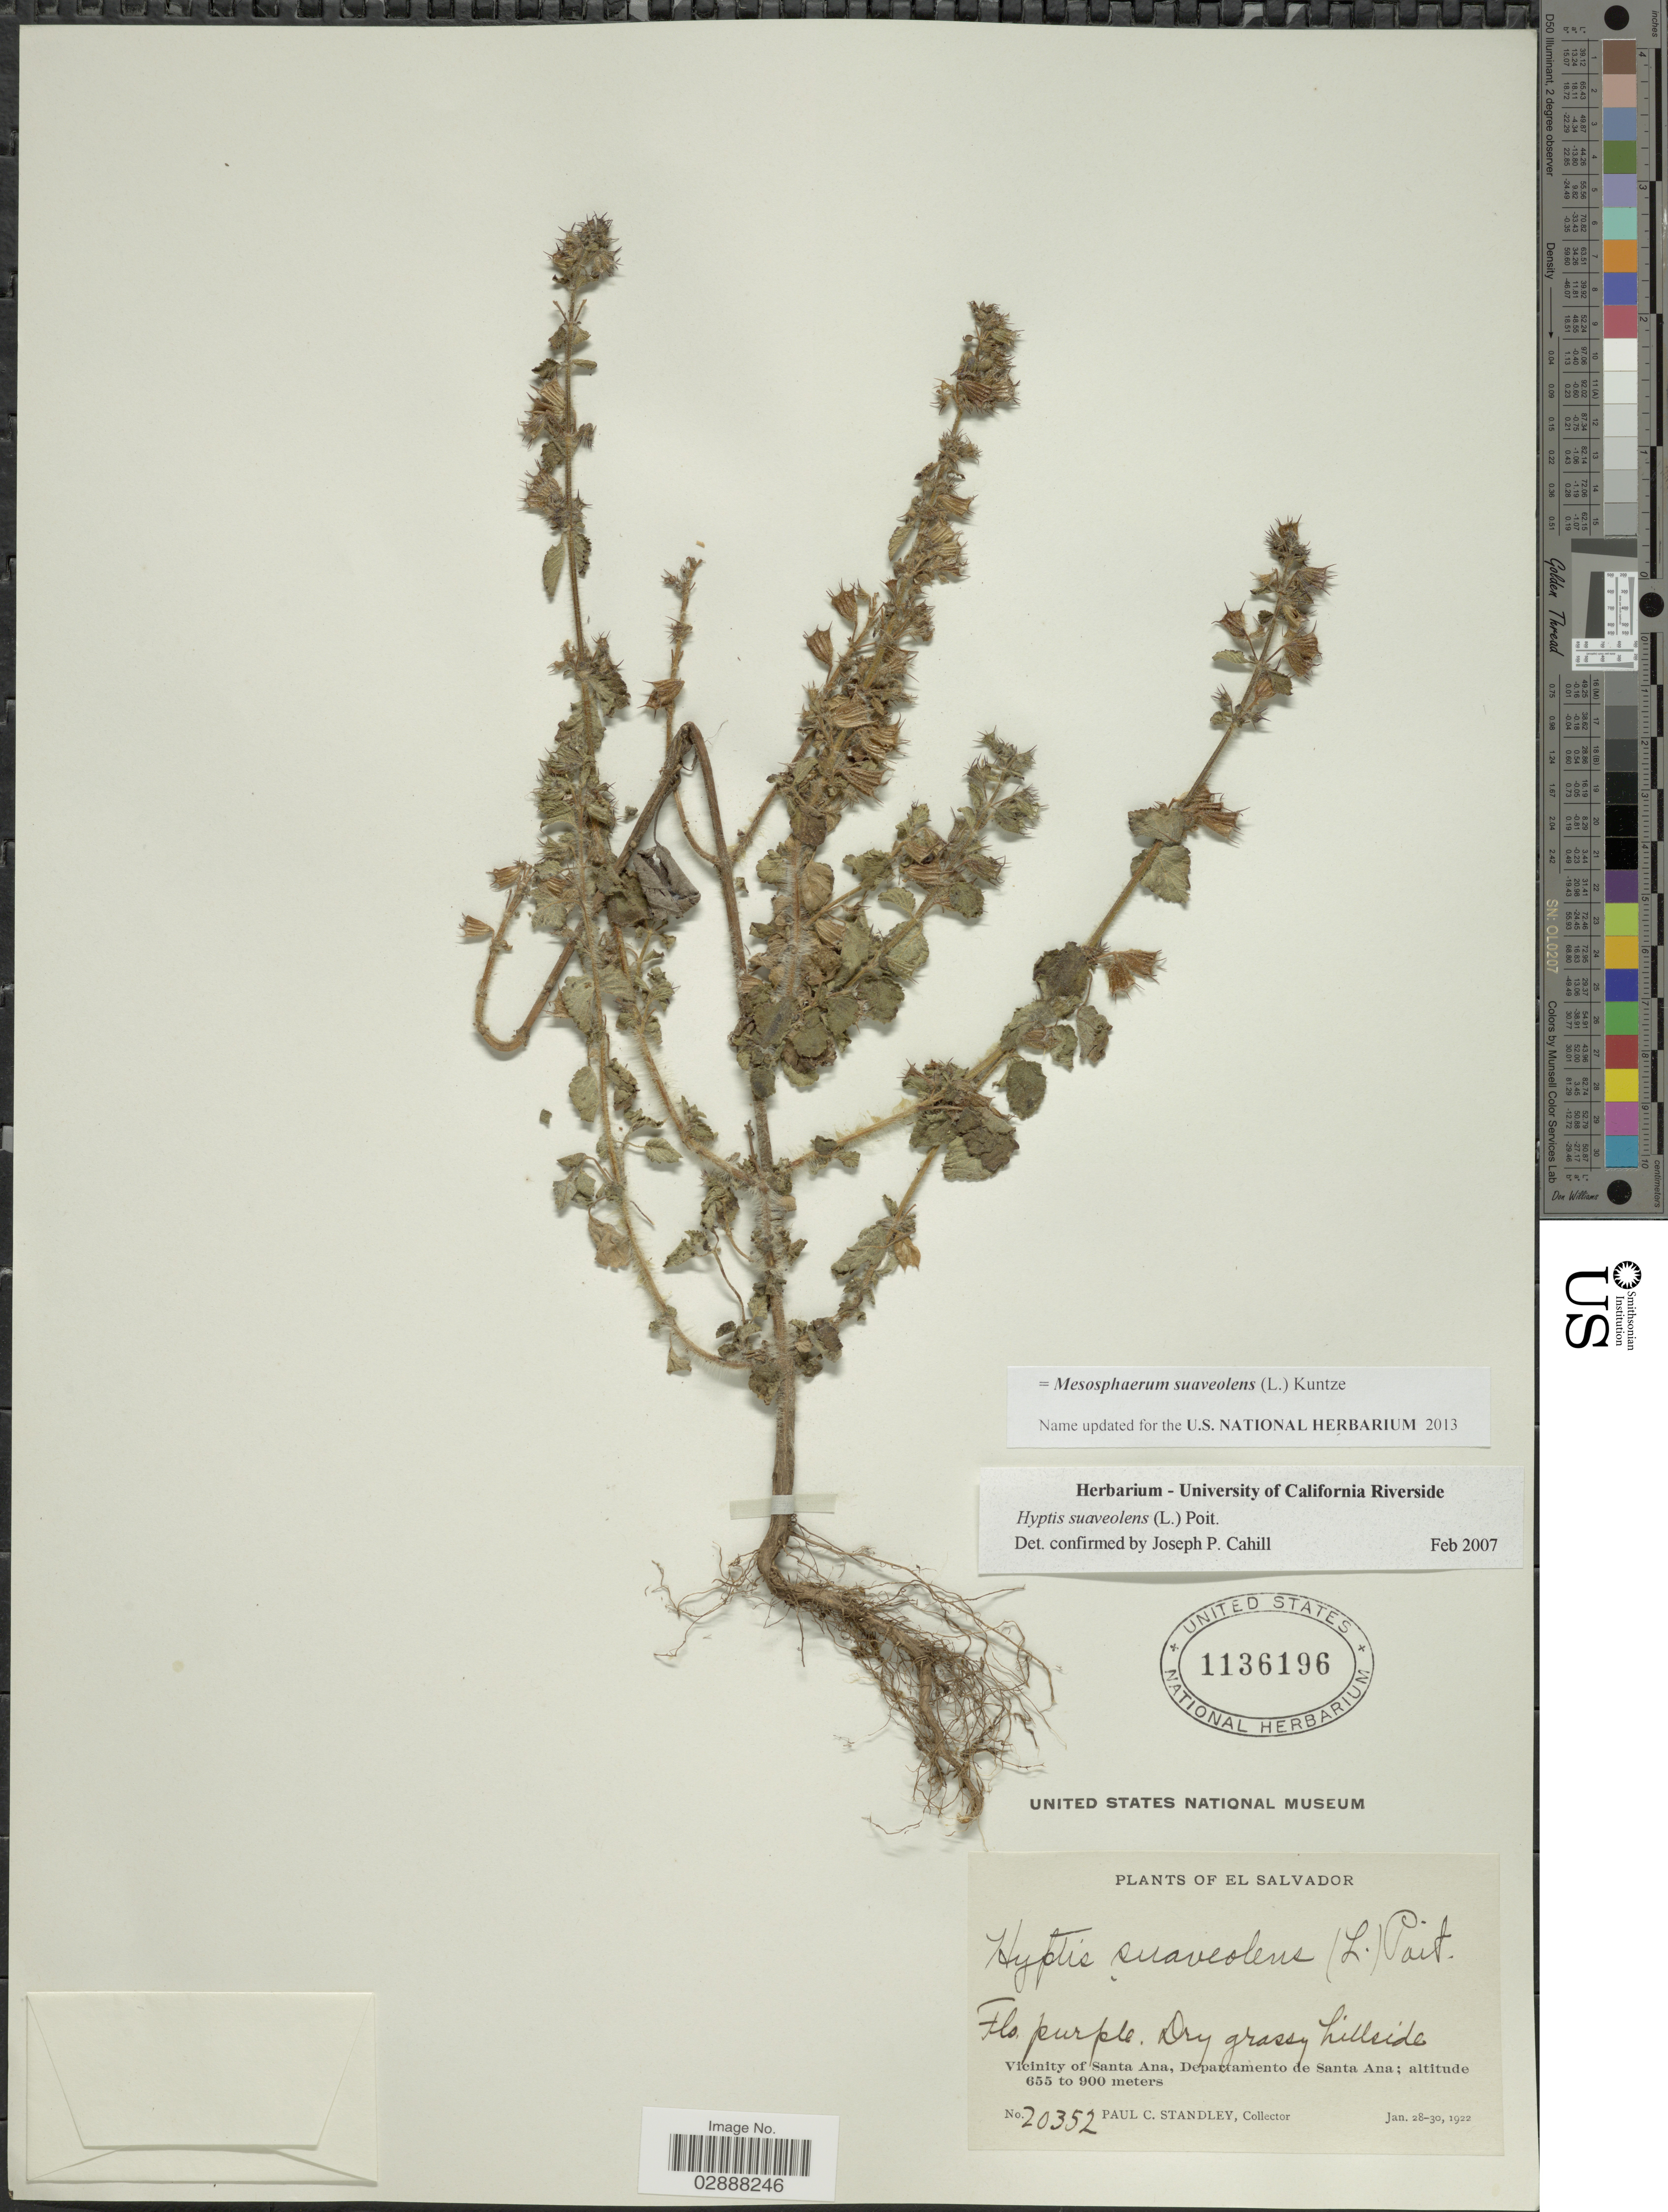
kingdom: Plantae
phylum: Tracheophyta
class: Magnoliopsida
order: Lamiales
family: Lamiaceae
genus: Mesosphaerum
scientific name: Mesosphaerum suaveolens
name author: (L.) Kuntze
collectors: P. C. Standley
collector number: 20352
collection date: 1922-01-28/1922-01-30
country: El Salvador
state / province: Santa Ana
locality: Vicinity of Santa Ana, Departamento de Santa Ana.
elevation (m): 655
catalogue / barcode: US 1136196